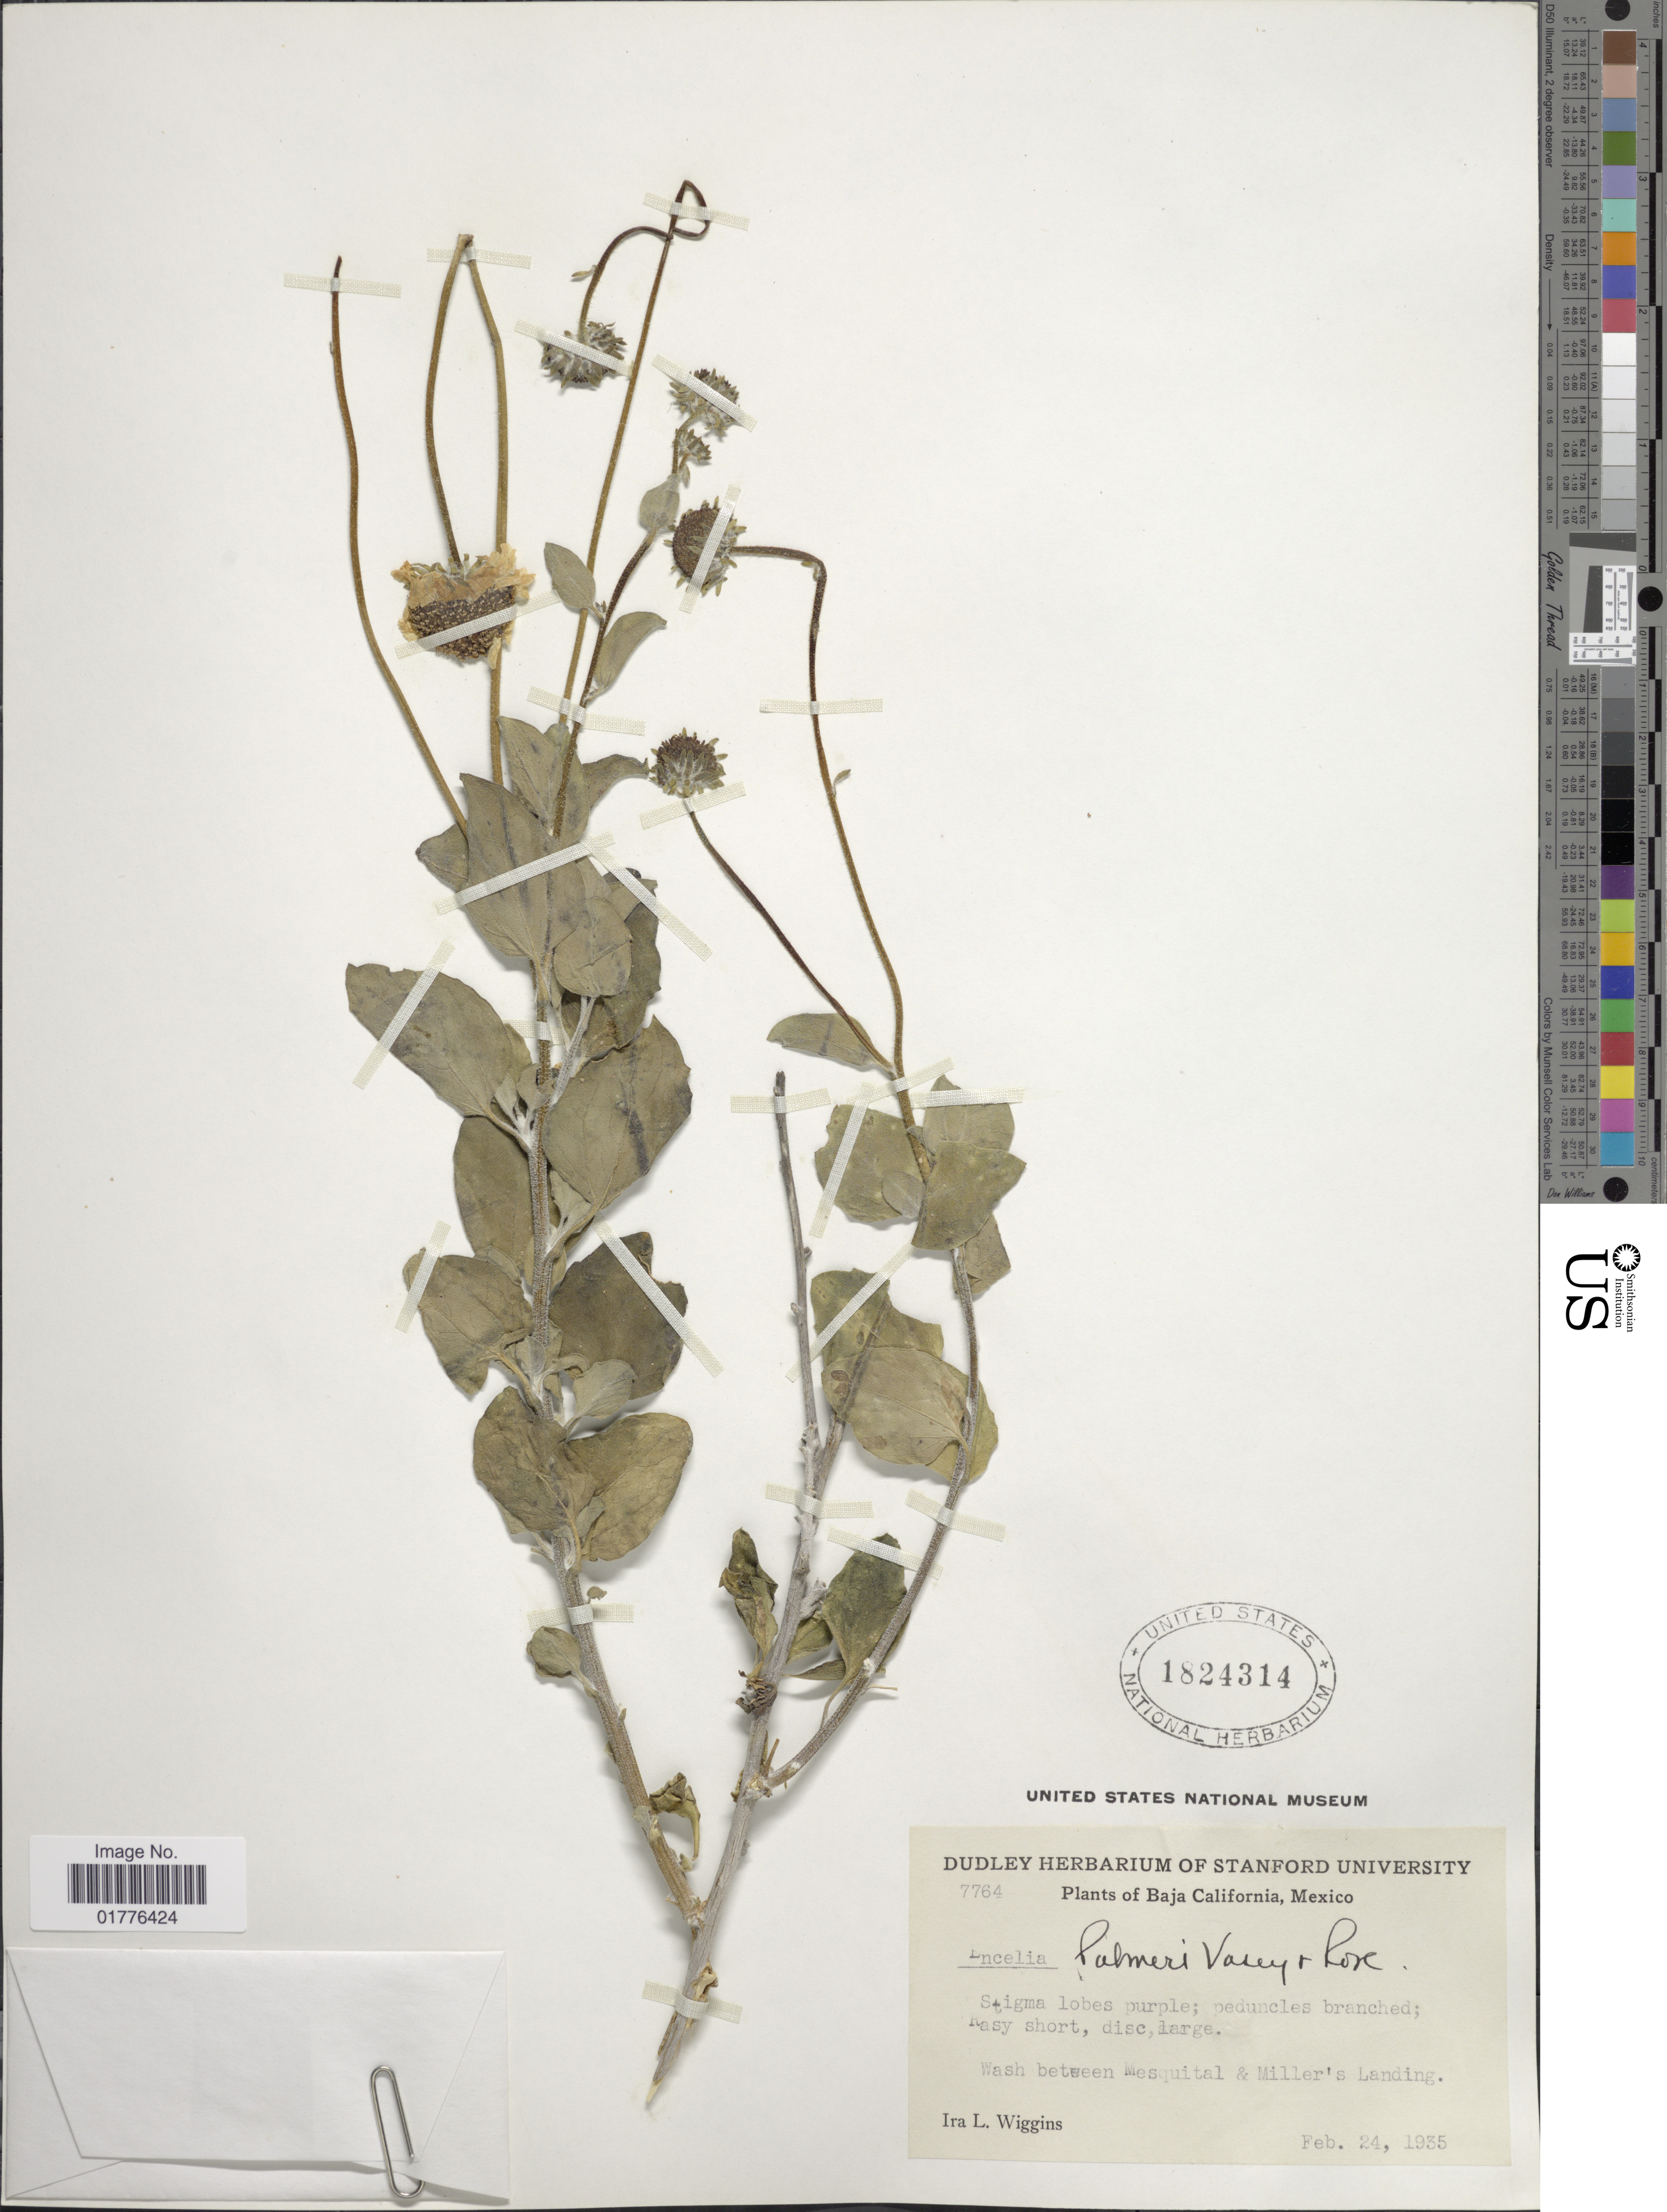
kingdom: Plantae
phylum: Tracheophyta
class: Magnoliopsida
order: Asterales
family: Asteraceae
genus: Encelia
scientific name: Encelia palmeri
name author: Vasey & Rose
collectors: I. L. Wiggins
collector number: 7764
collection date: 1935-02-24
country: Mexico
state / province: Baja California Sur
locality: Between Mesquital & Miller's Landing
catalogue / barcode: US 1824314